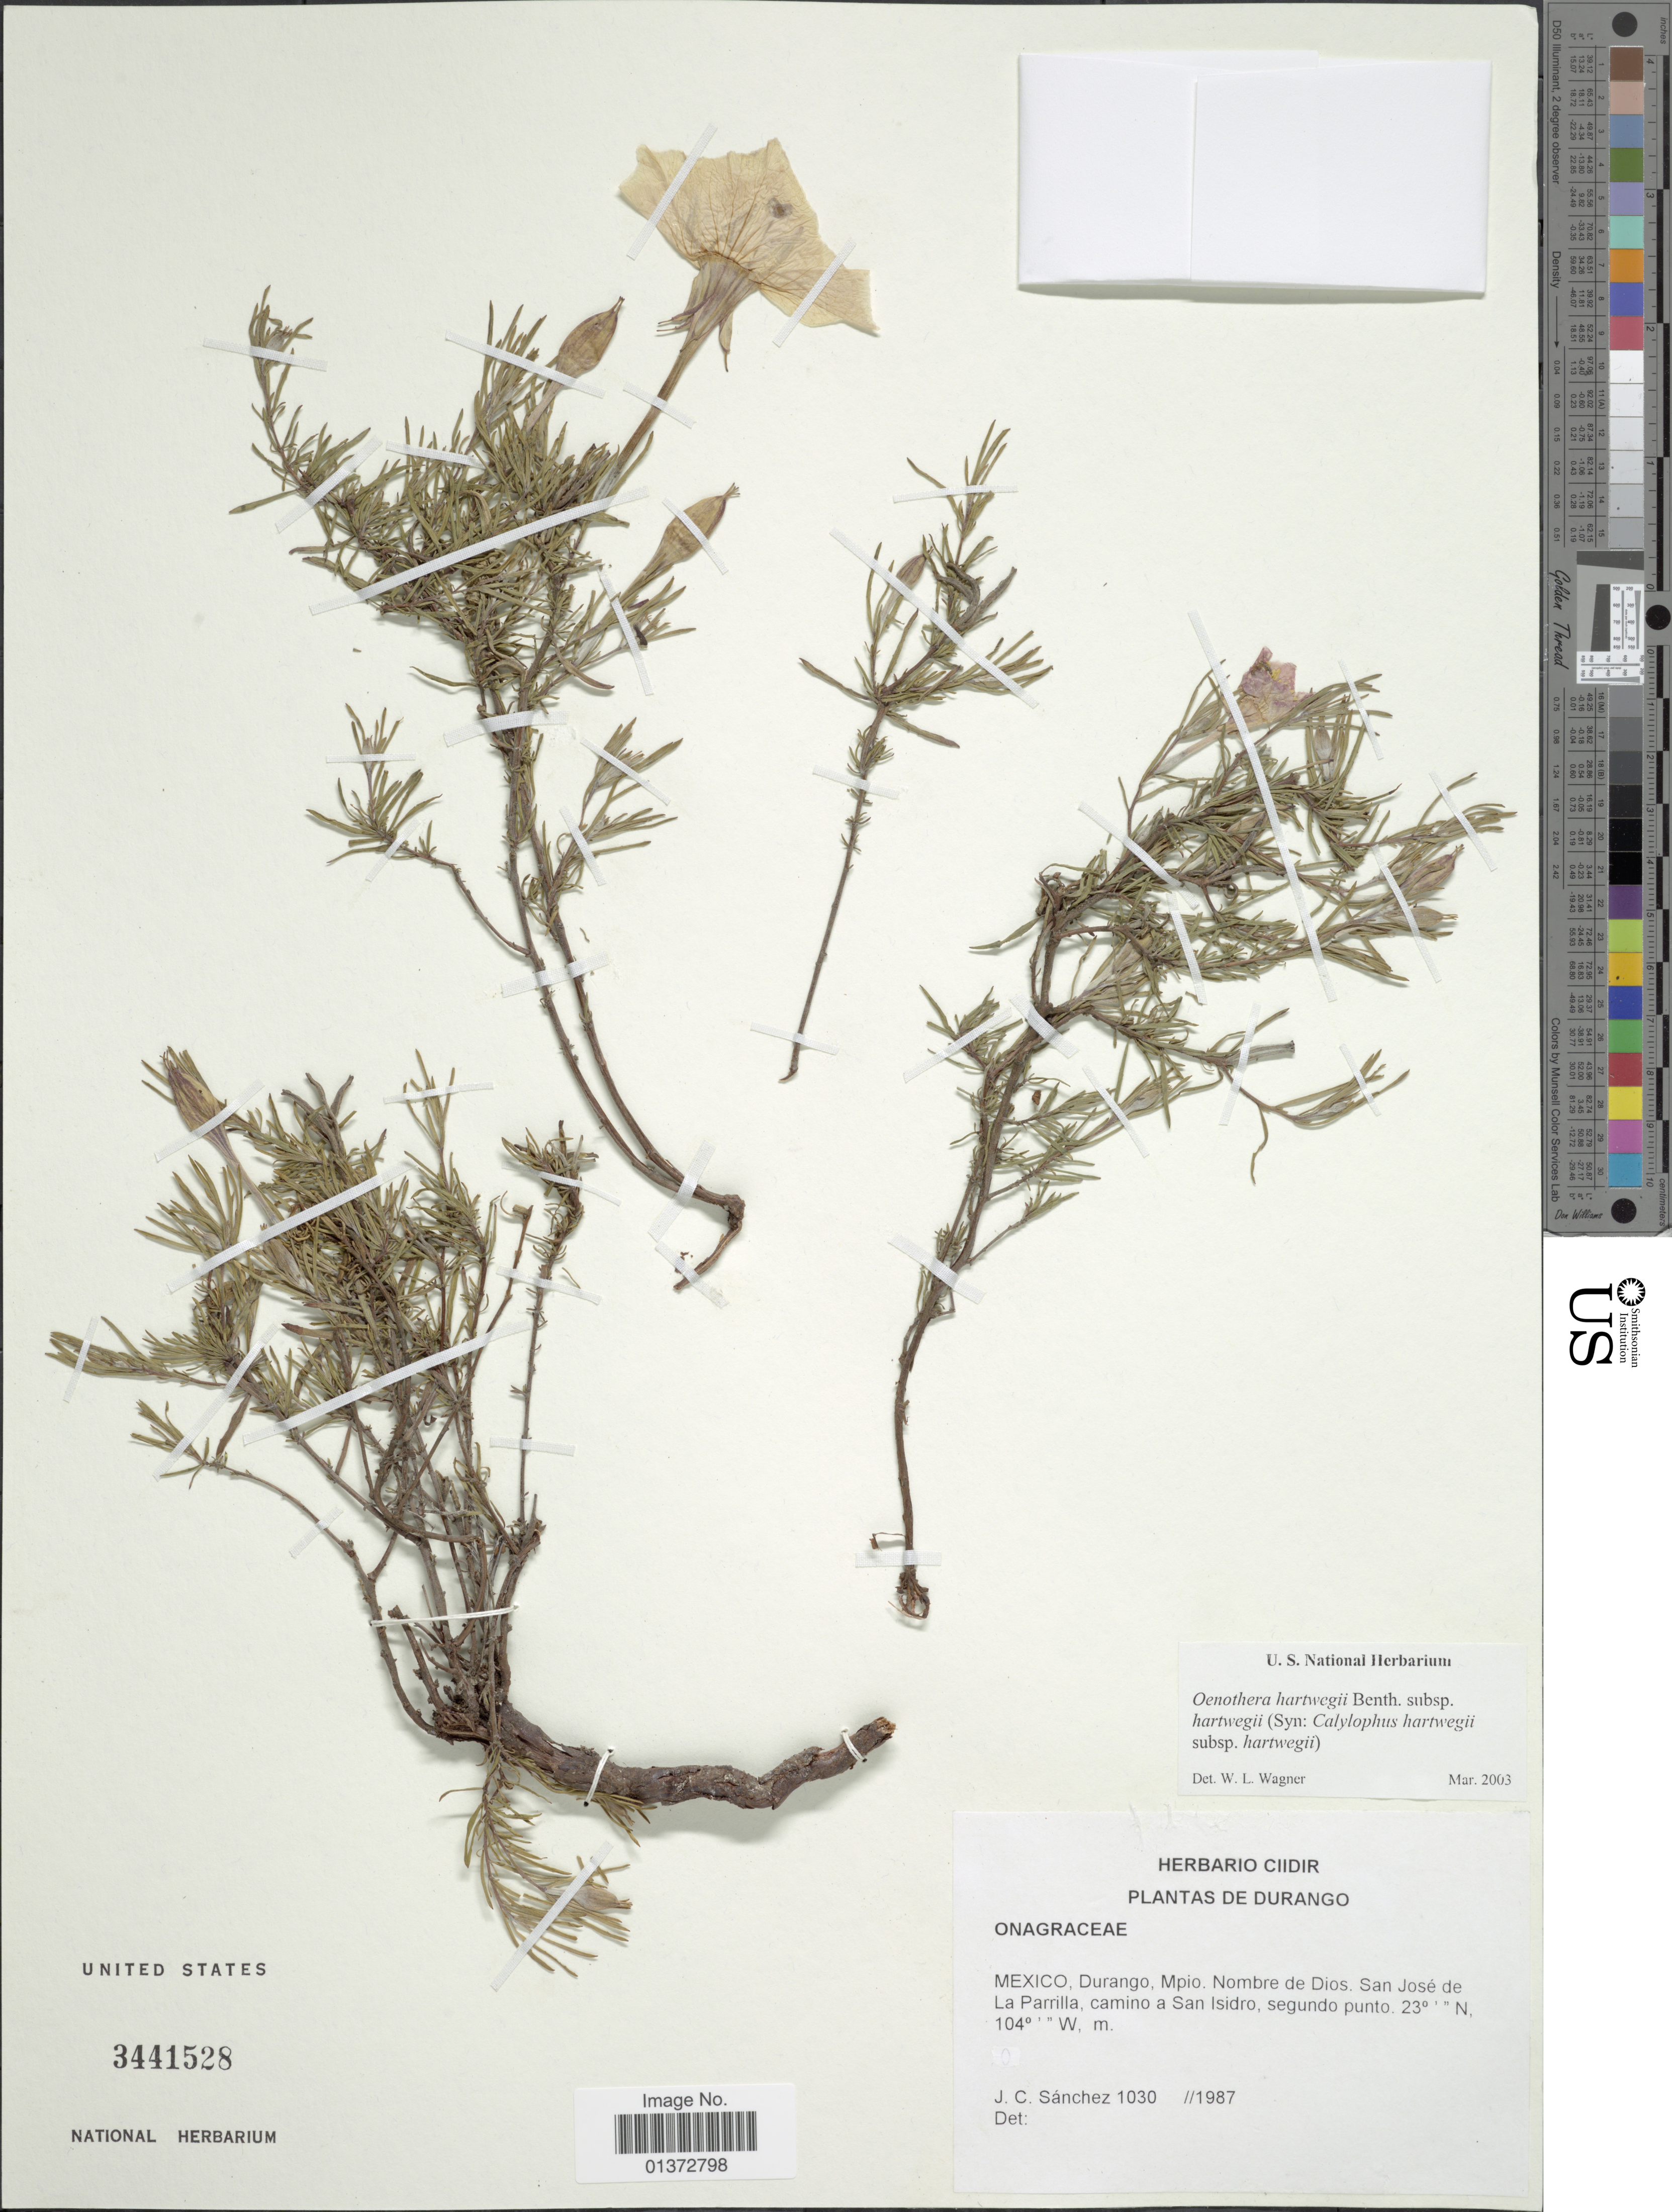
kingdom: Plantae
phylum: Tracheophyta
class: Magnoliopsida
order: Myrtales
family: Onagraceae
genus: Oenothera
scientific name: Oenothera hartwegii subsp. hartwegii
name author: Benth.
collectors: J. Sánchez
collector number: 1030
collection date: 1987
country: Mexico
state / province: Durango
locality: Mpio. Nombre de Dios, San José de La Parrilla, camino a San Isidro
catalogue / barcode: US 3441528